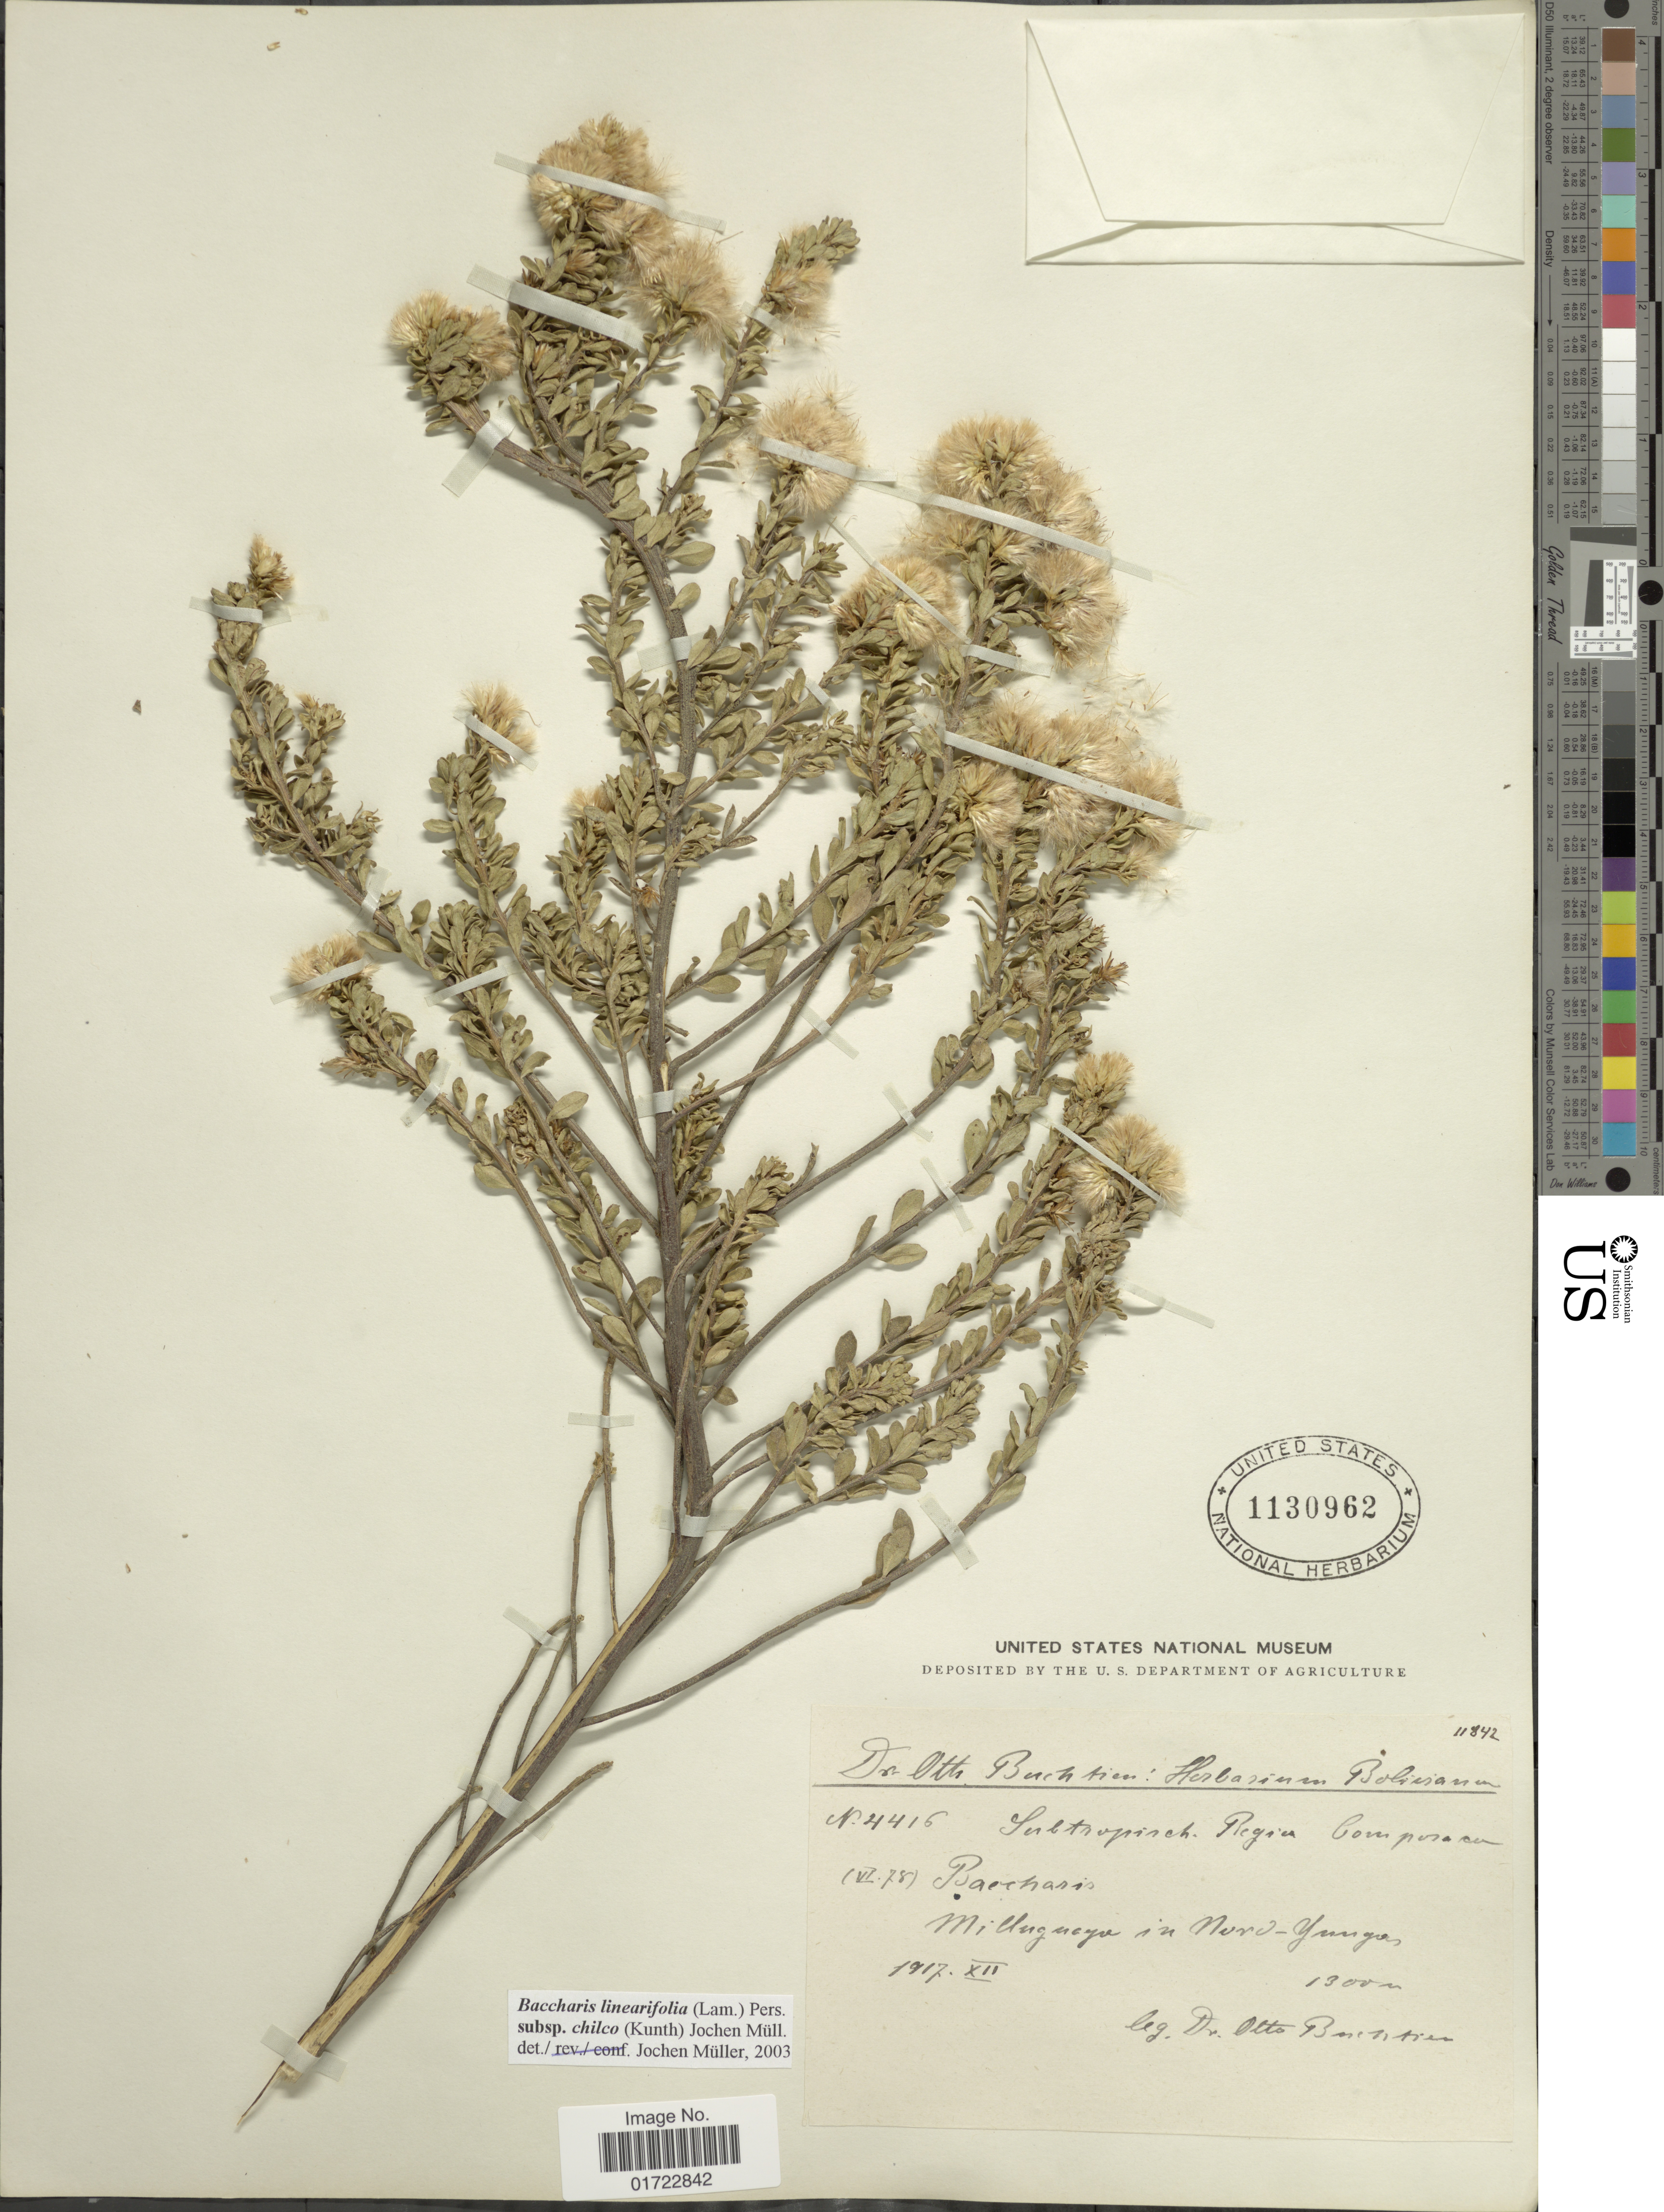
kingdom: Plantae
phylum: Tracheophyta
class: Magnoliopsida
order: Asterales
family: Asteraceae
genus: Baccharis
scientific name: Baccharis linearifolia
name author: (Lam.) Pers.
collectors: O. Buchtien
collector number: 4416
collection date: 1917-12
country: Bolivia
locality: Subtropisch. Region. Milluguaya in Nord-Yungas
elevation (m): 1300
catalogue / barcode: US 1130962